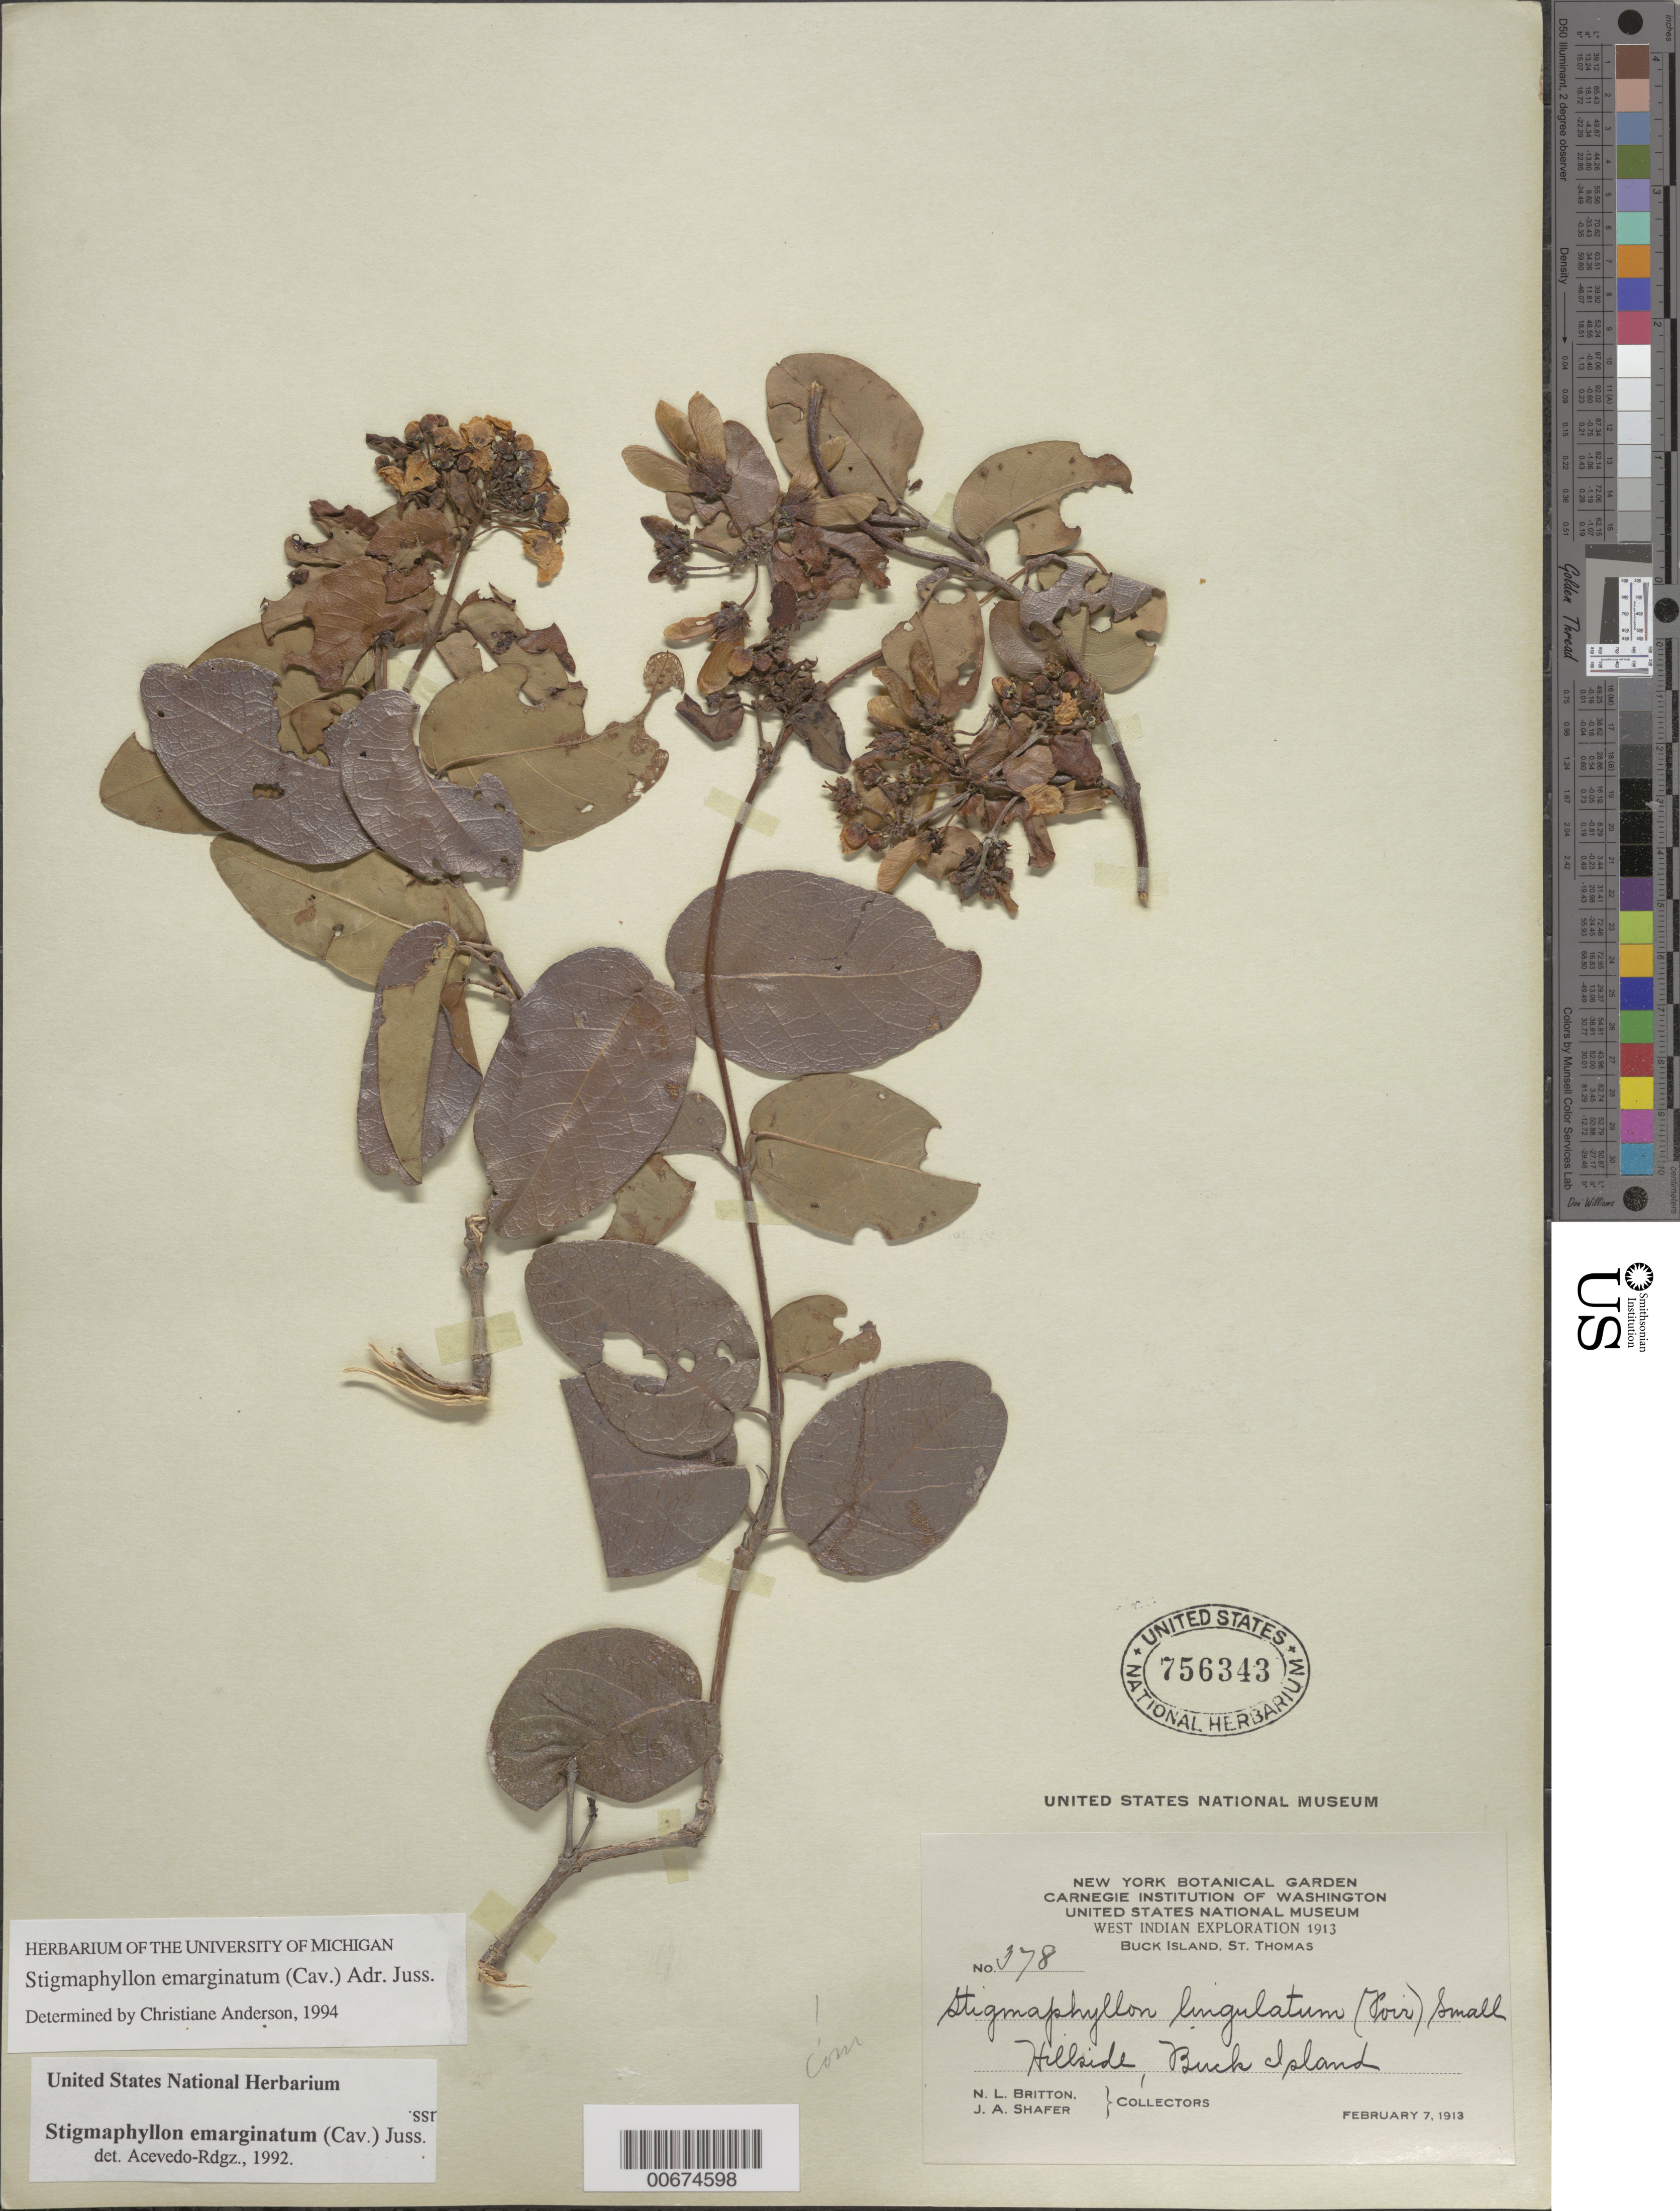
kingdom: Plantae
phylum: Tracheophyta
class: Magnoliopsida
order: Malpighiales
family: Malpighiaceae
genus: Stigmaphyllon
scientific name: Stigmaphyllon emarginatum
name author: (Cav.) A. Juss.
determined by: Anderson, C.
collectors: N. Britton & J. A. Shafer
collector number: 378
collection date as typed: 07 Feb 1913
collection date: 1913-02-07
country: U.S. Virgin Islands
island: St. Thomas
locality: Buck Island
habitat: hillside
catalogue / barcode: US 756343